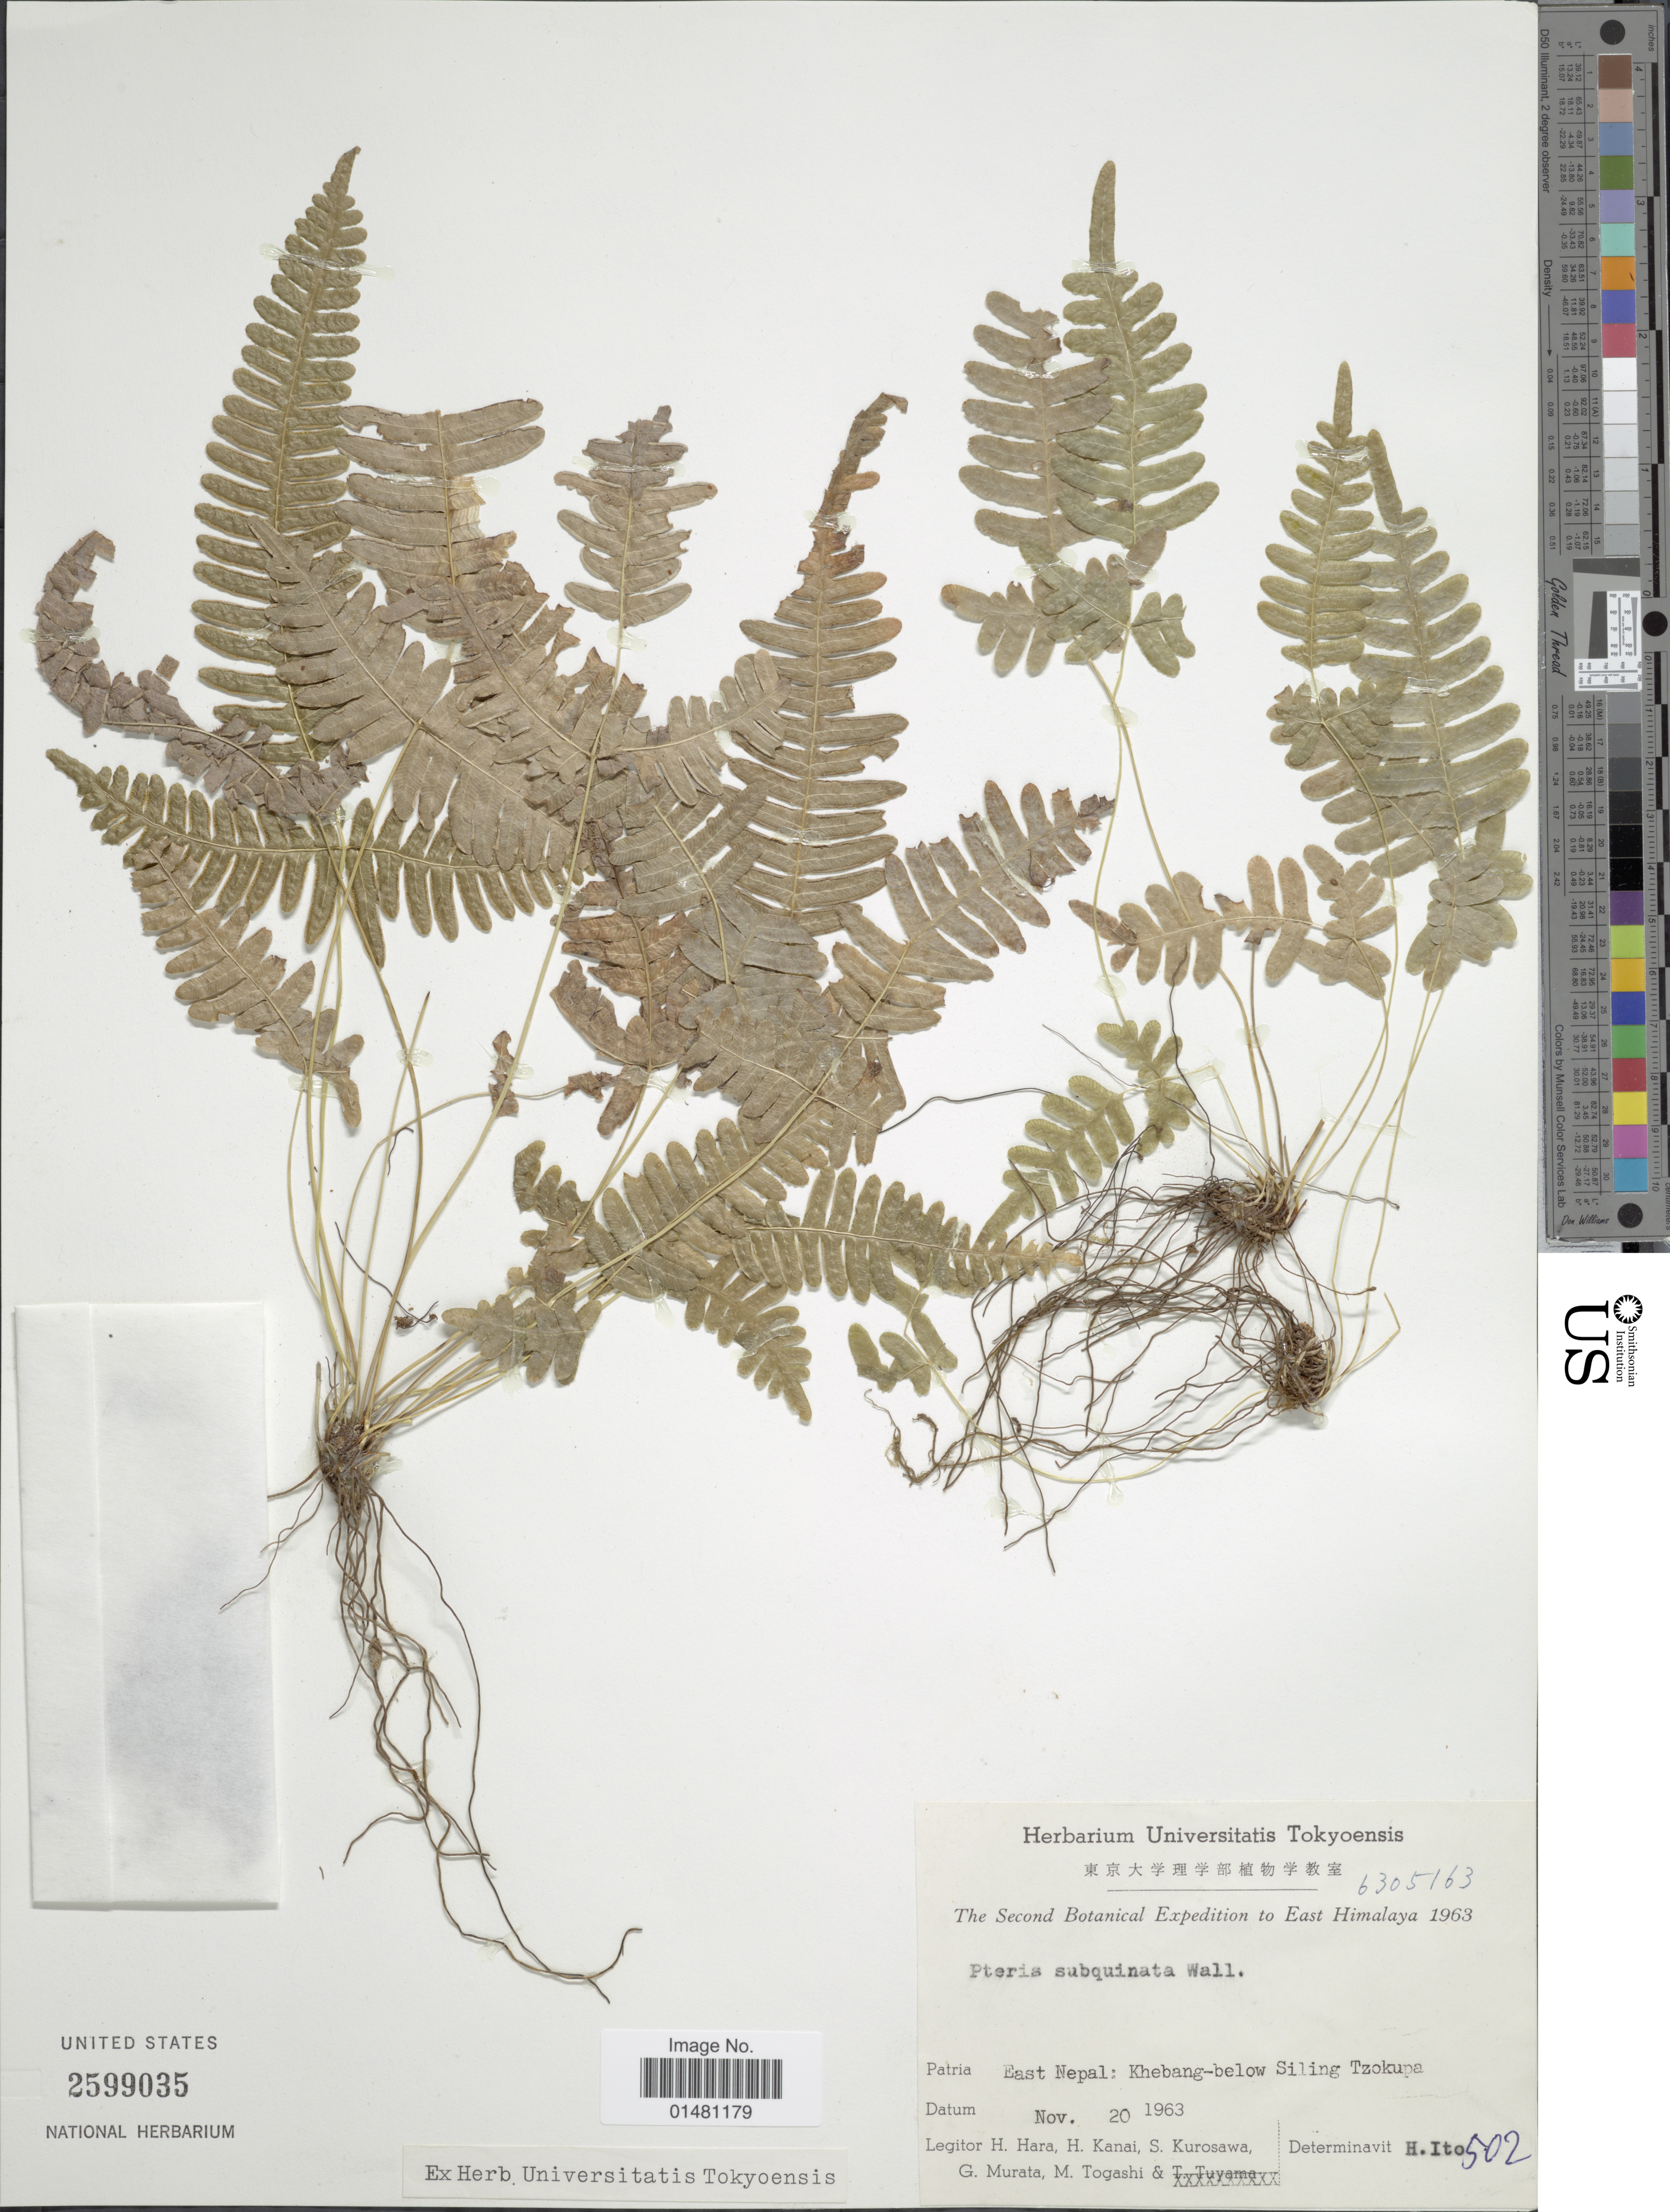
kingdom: Plantae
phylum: Tracheophyta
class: Polypodiopsida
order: Polypodiales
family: Pteridaceae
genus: Pteris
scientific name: Pteris subquinata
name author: (Wall. ex Bedd.) J. Agardh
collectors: H. Hara, H. Kanai, S. Kurosawa, G. Murata & M. Togashi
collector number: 6305163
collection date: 1963-11-20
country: Nepal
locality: East Nepal: Khebang-below Siling Tzokupa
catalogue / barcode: US 2599035